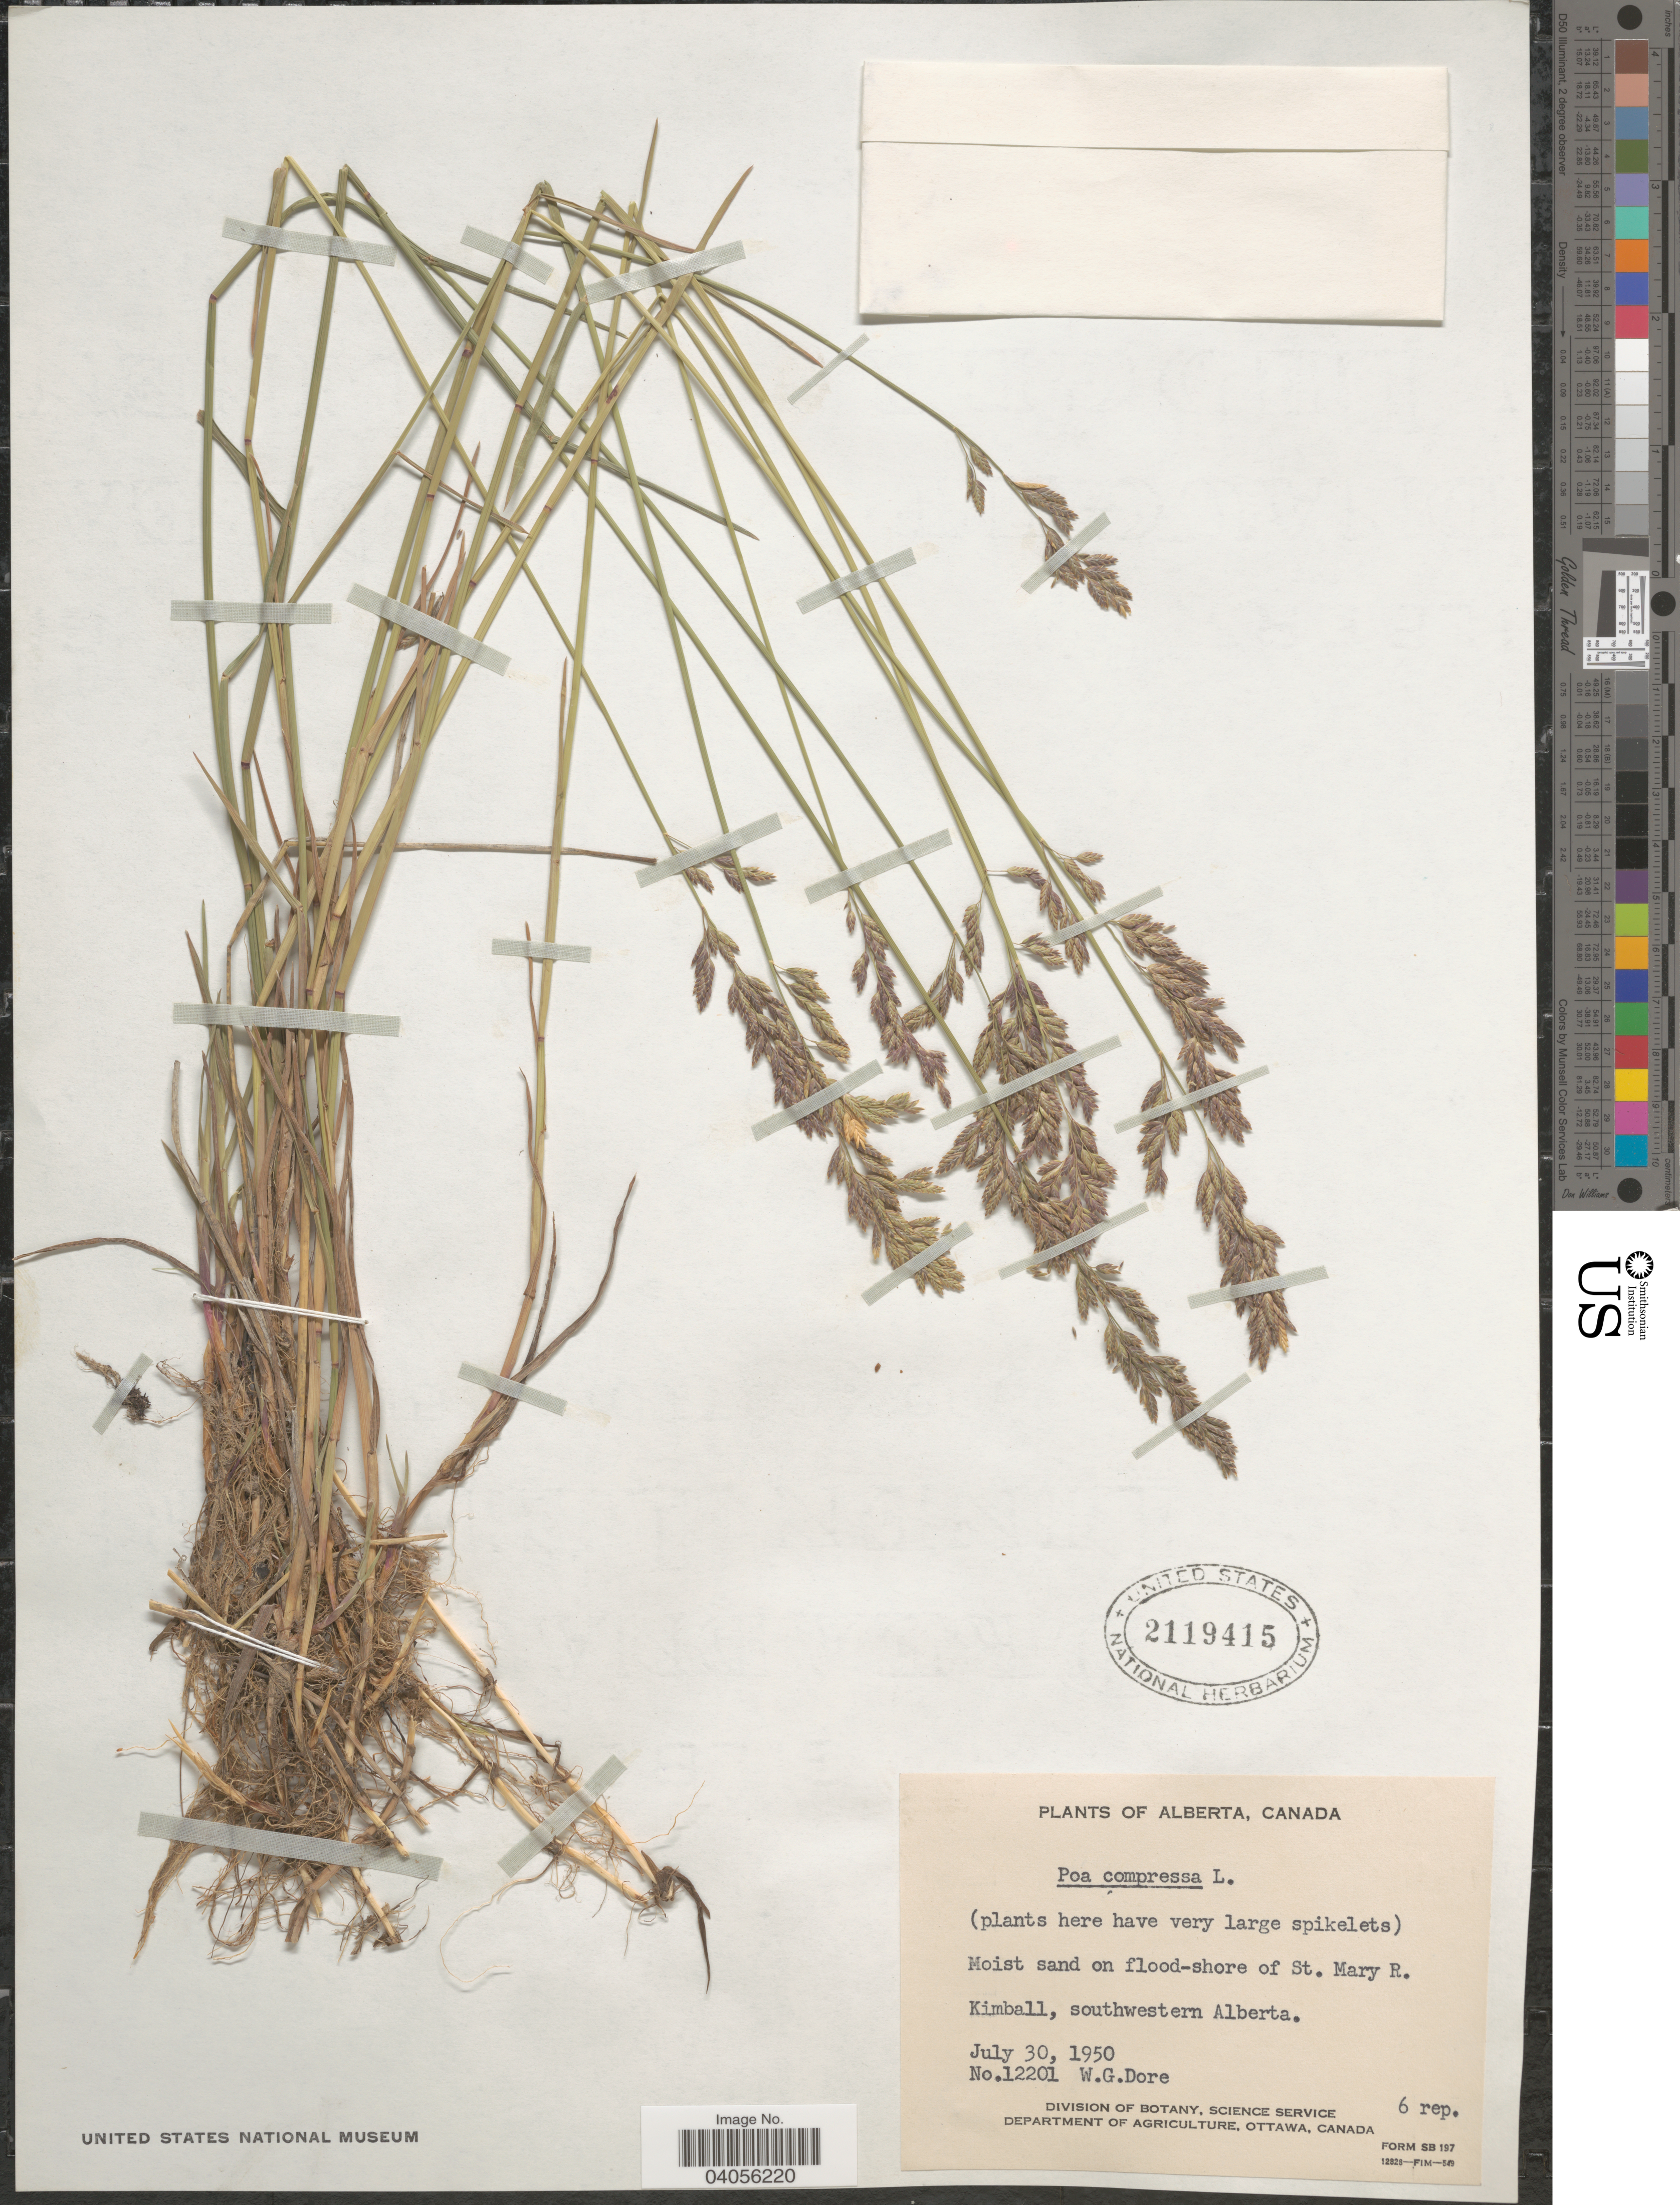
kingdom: Plantae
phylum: Tracheophyta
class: Liliopsida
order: Poales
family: Poaceae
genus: Poa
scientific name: Poa compressa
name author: L.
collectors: W. Dore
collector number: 12201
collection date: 1950-07-30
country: Canada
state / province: Alberta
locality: Moist sand on flood-shore of St. Mary R. Kimball, southwestern Alberta.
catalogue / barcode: US 2119415